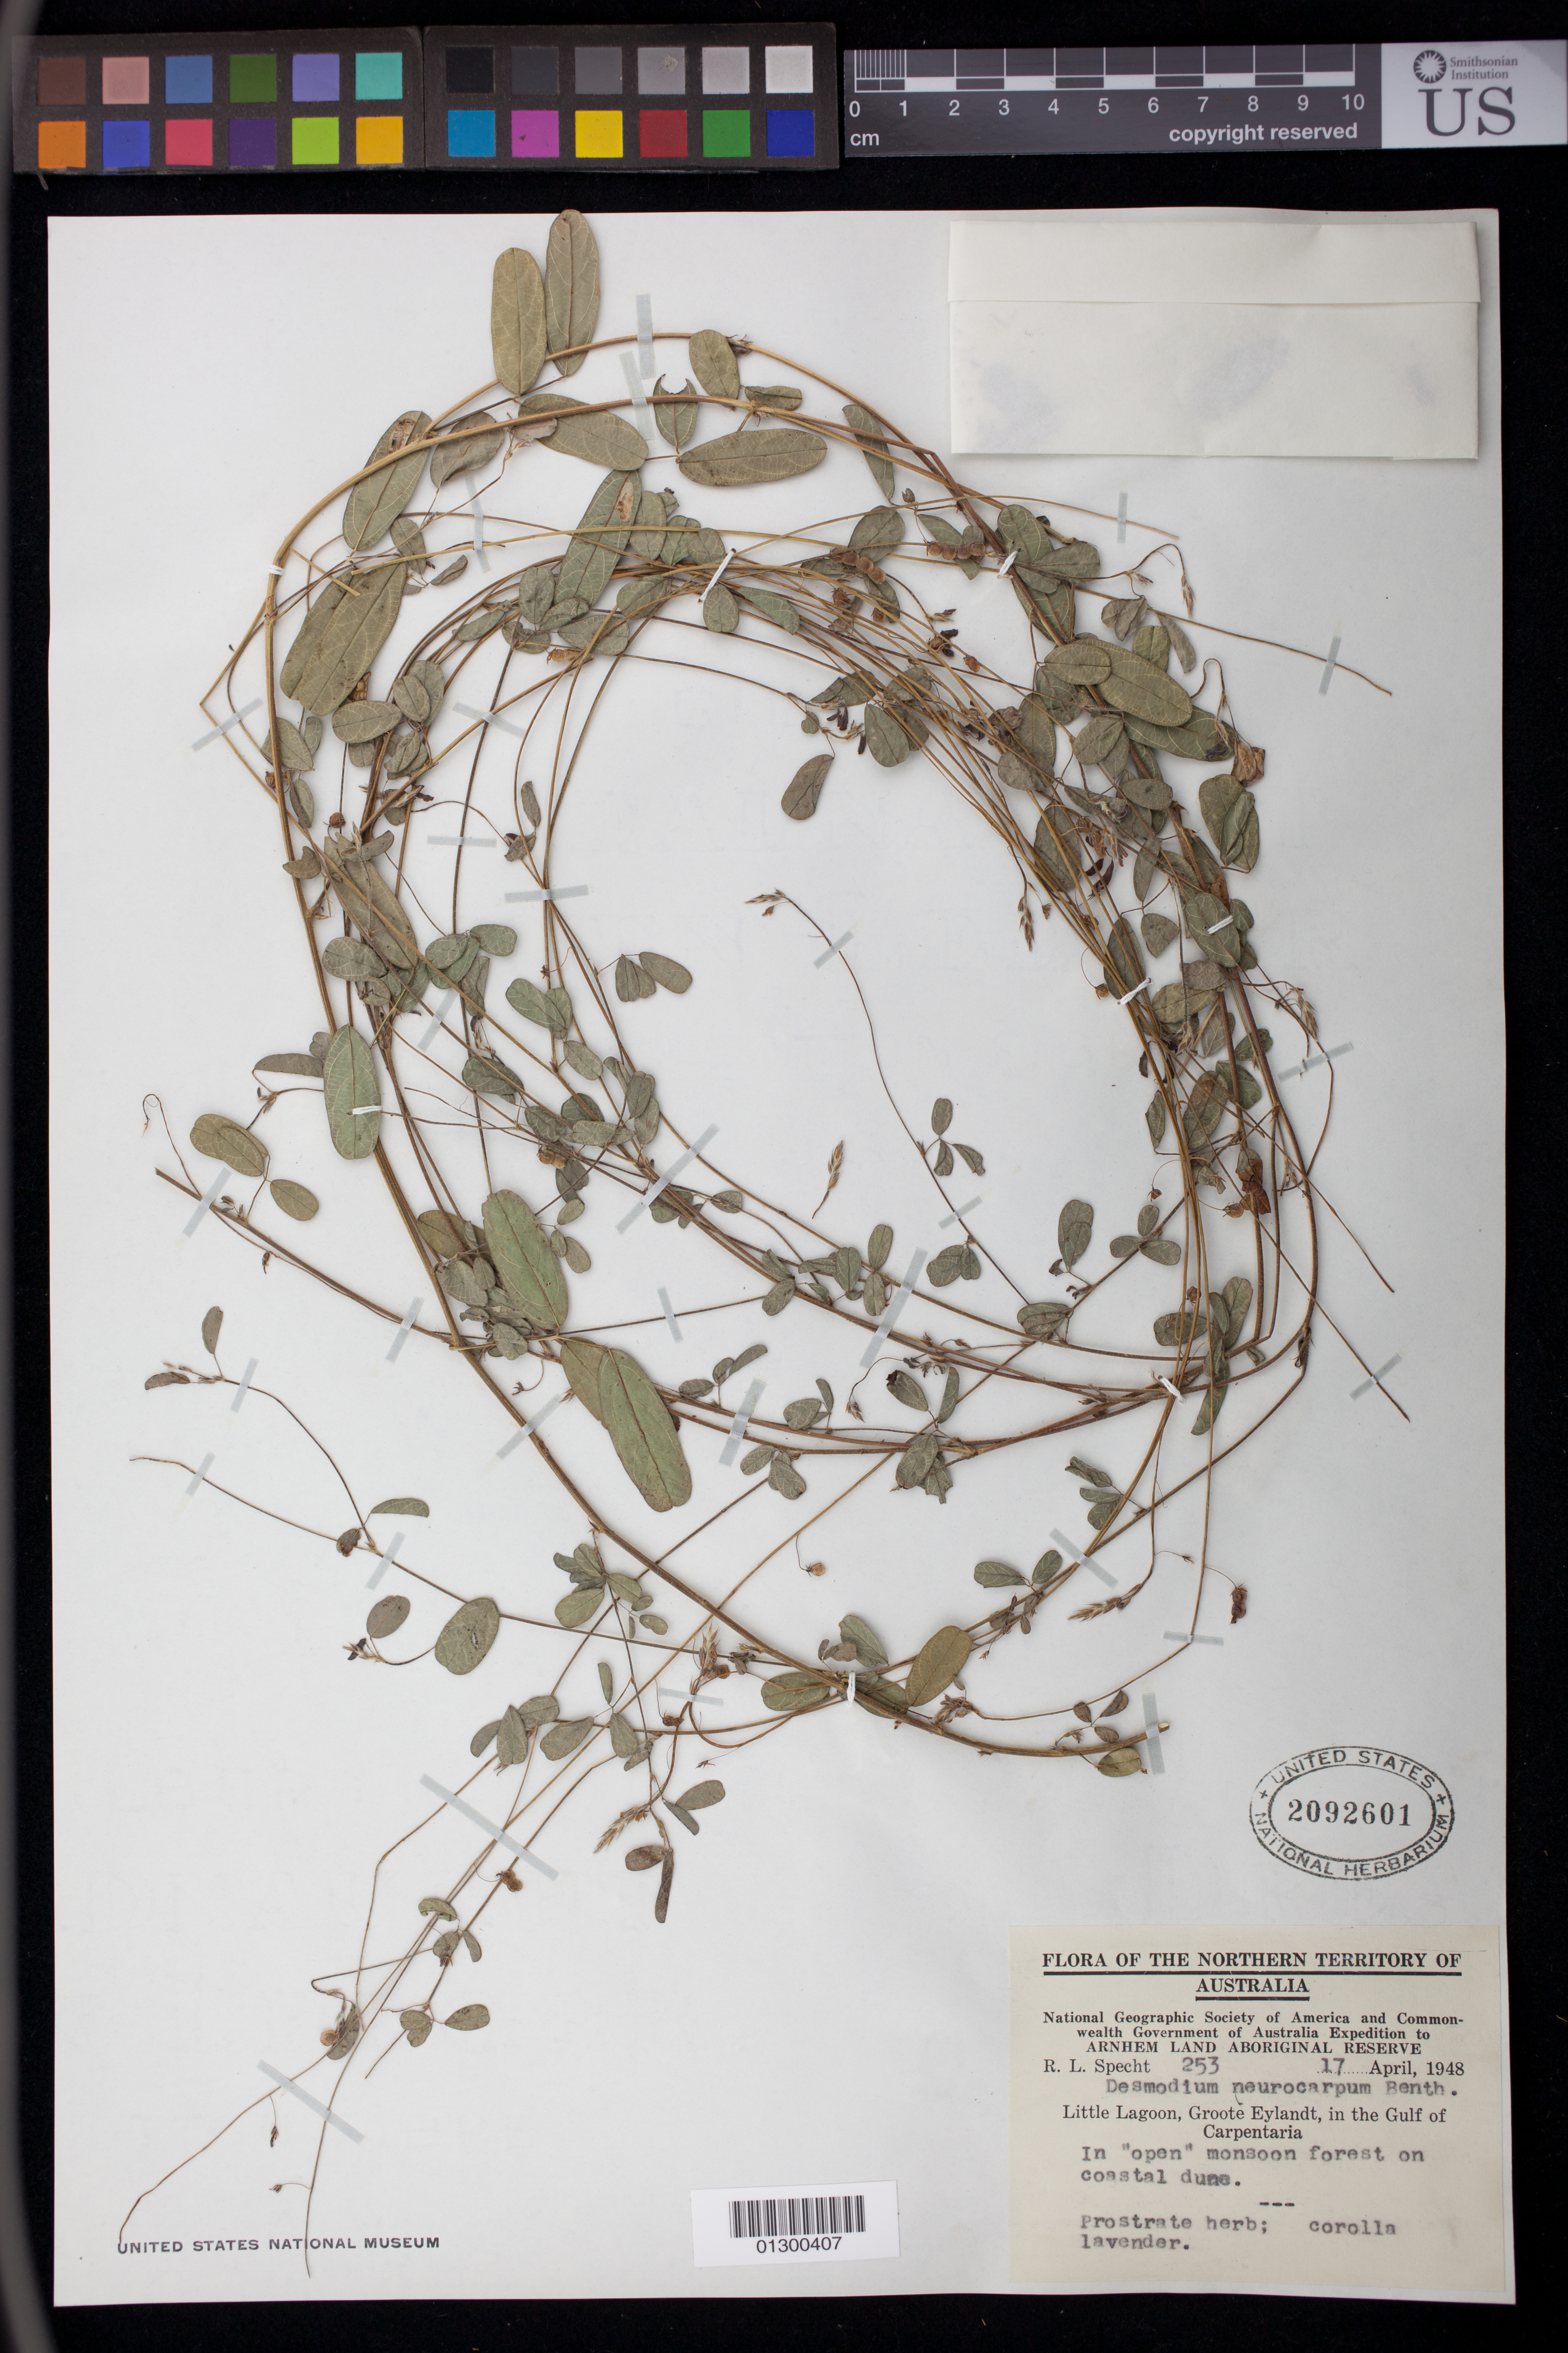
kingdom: Plantae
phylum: Tracheophyta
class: Magnoliopsida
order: Fabales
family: Fabaceae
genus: Grona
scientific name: Grona filiformis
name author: (Zoll. & Moritzi) H. Ohashi & K. Ohashi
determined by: Strong, Mark T., (BOT), Smithsonian Institution - National Museum of Natural History (UNITED STATES)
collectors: R. L. Specht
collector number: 253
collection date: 1948-04-17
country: Australia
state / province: Northern Territory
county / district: East Arnhem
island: Groote Eylandt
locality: Little Lagoon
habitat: In "open" monsoon forest on coastal dune.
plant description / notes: Prostrate herb; corolla lavender.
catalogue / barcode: US 2092601